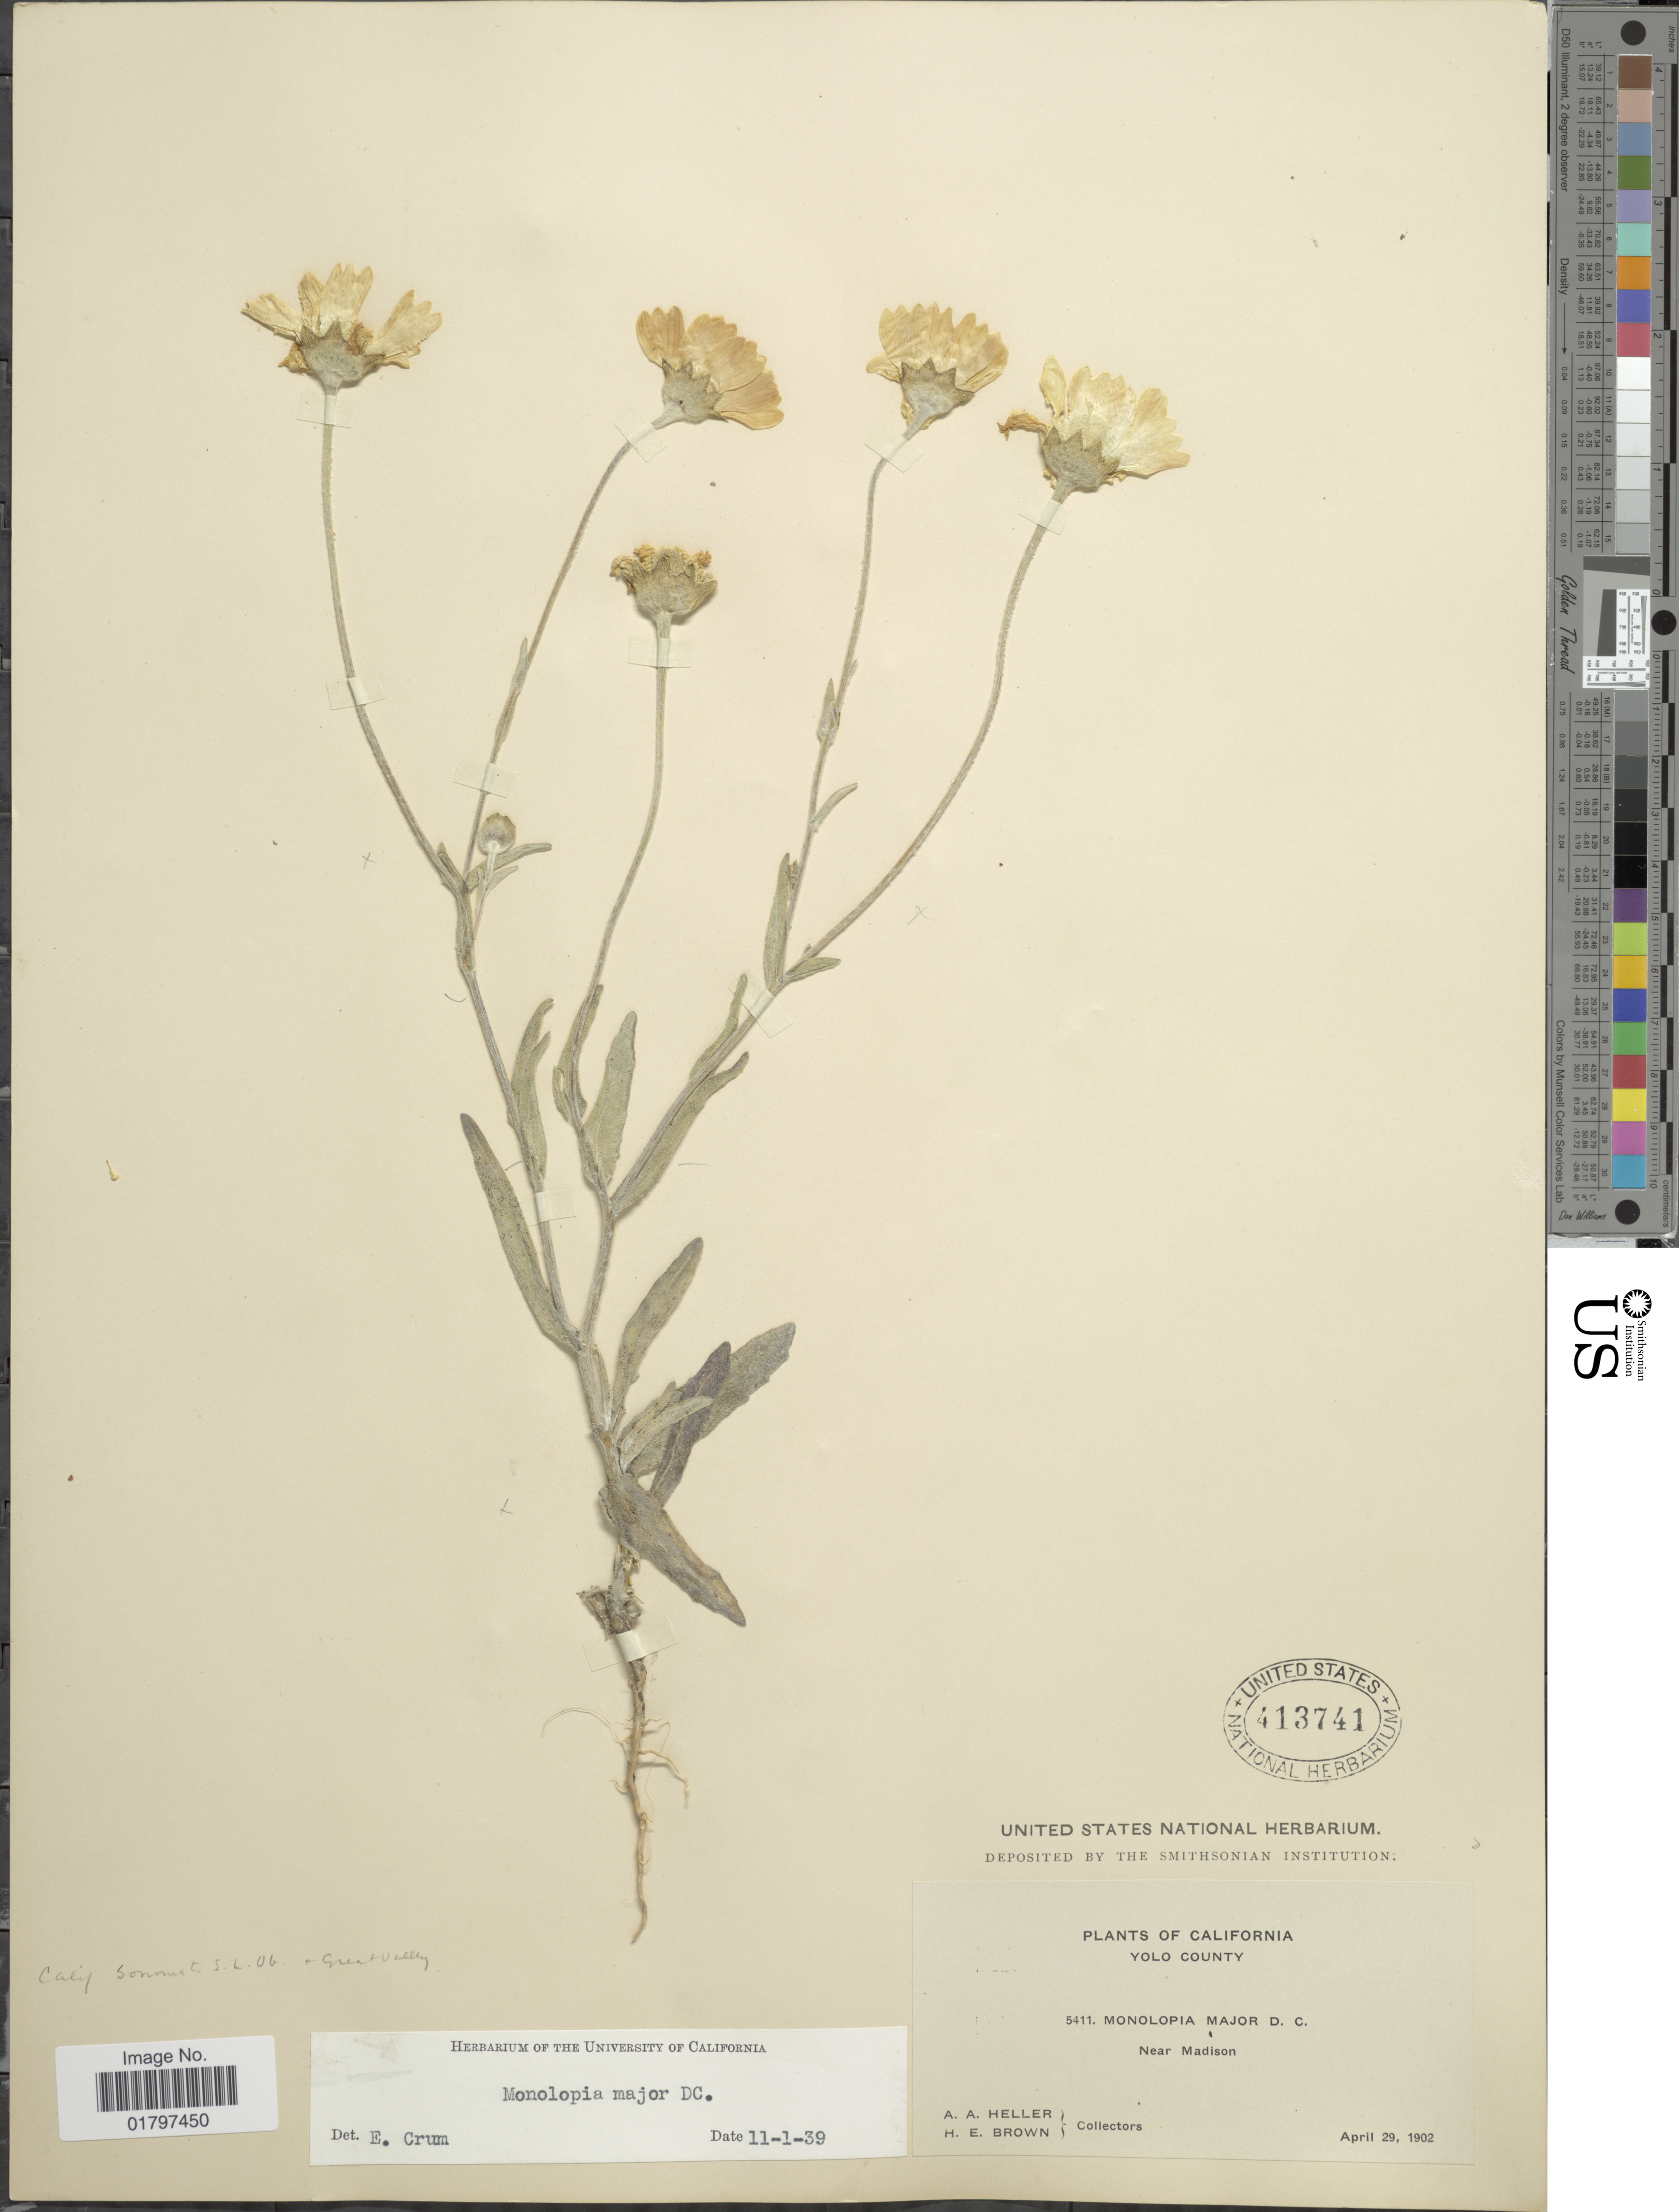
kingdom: Plantae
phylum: Tracheophyta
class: Magnoliopsida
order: Asterales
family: Asteraceae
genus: Monolopia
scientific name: Monolopia major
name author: DC.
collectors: A. A. Heller & H. E. Brown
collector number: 5411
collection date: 1902-04-29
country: United States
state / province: California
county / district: Yolo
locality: Yolo County. Near Madison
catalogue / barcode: US 413741